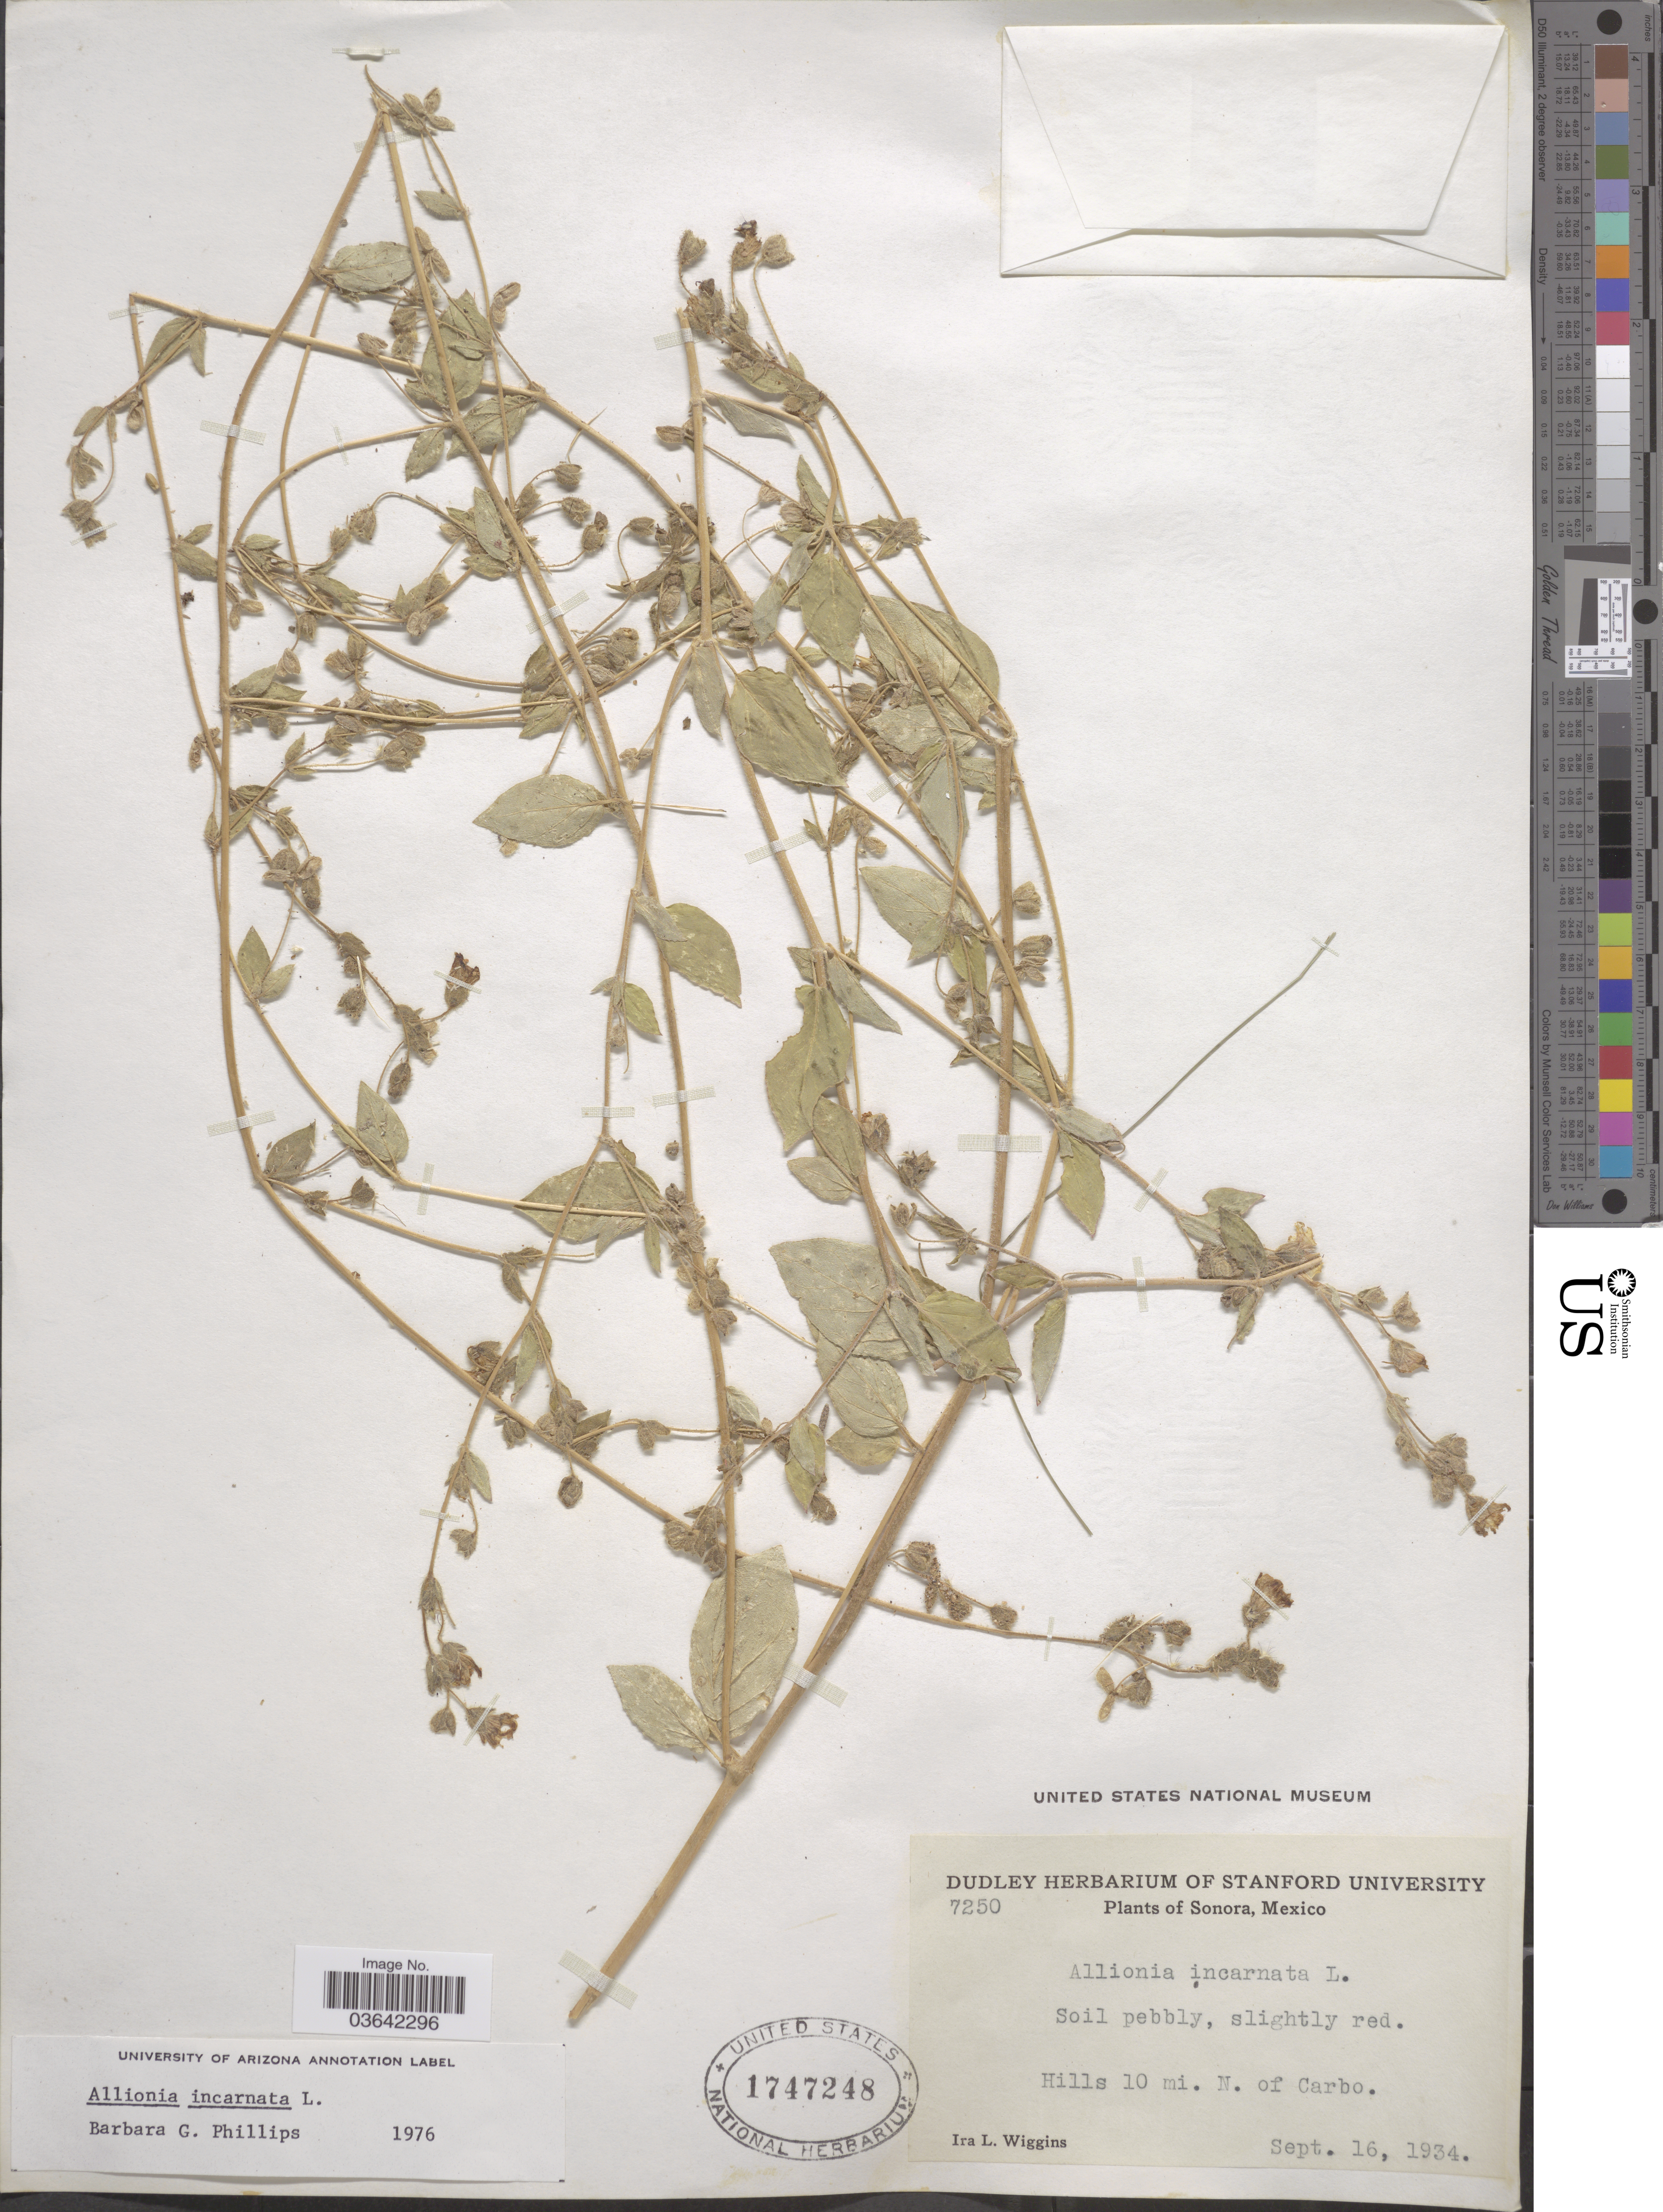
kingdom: Plantae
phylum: Tracheophyta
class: Magnoliopsida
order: Caryophyllales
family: Nyctaginaceae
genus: Allionia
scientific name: Allionia incarnata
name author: L.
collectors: I. L. Wiggins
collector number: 7250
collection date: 1934-09-16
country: Mexico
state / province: Sonora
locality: Hills 10. mi. N. of Carbo.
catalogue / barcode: US 1747248